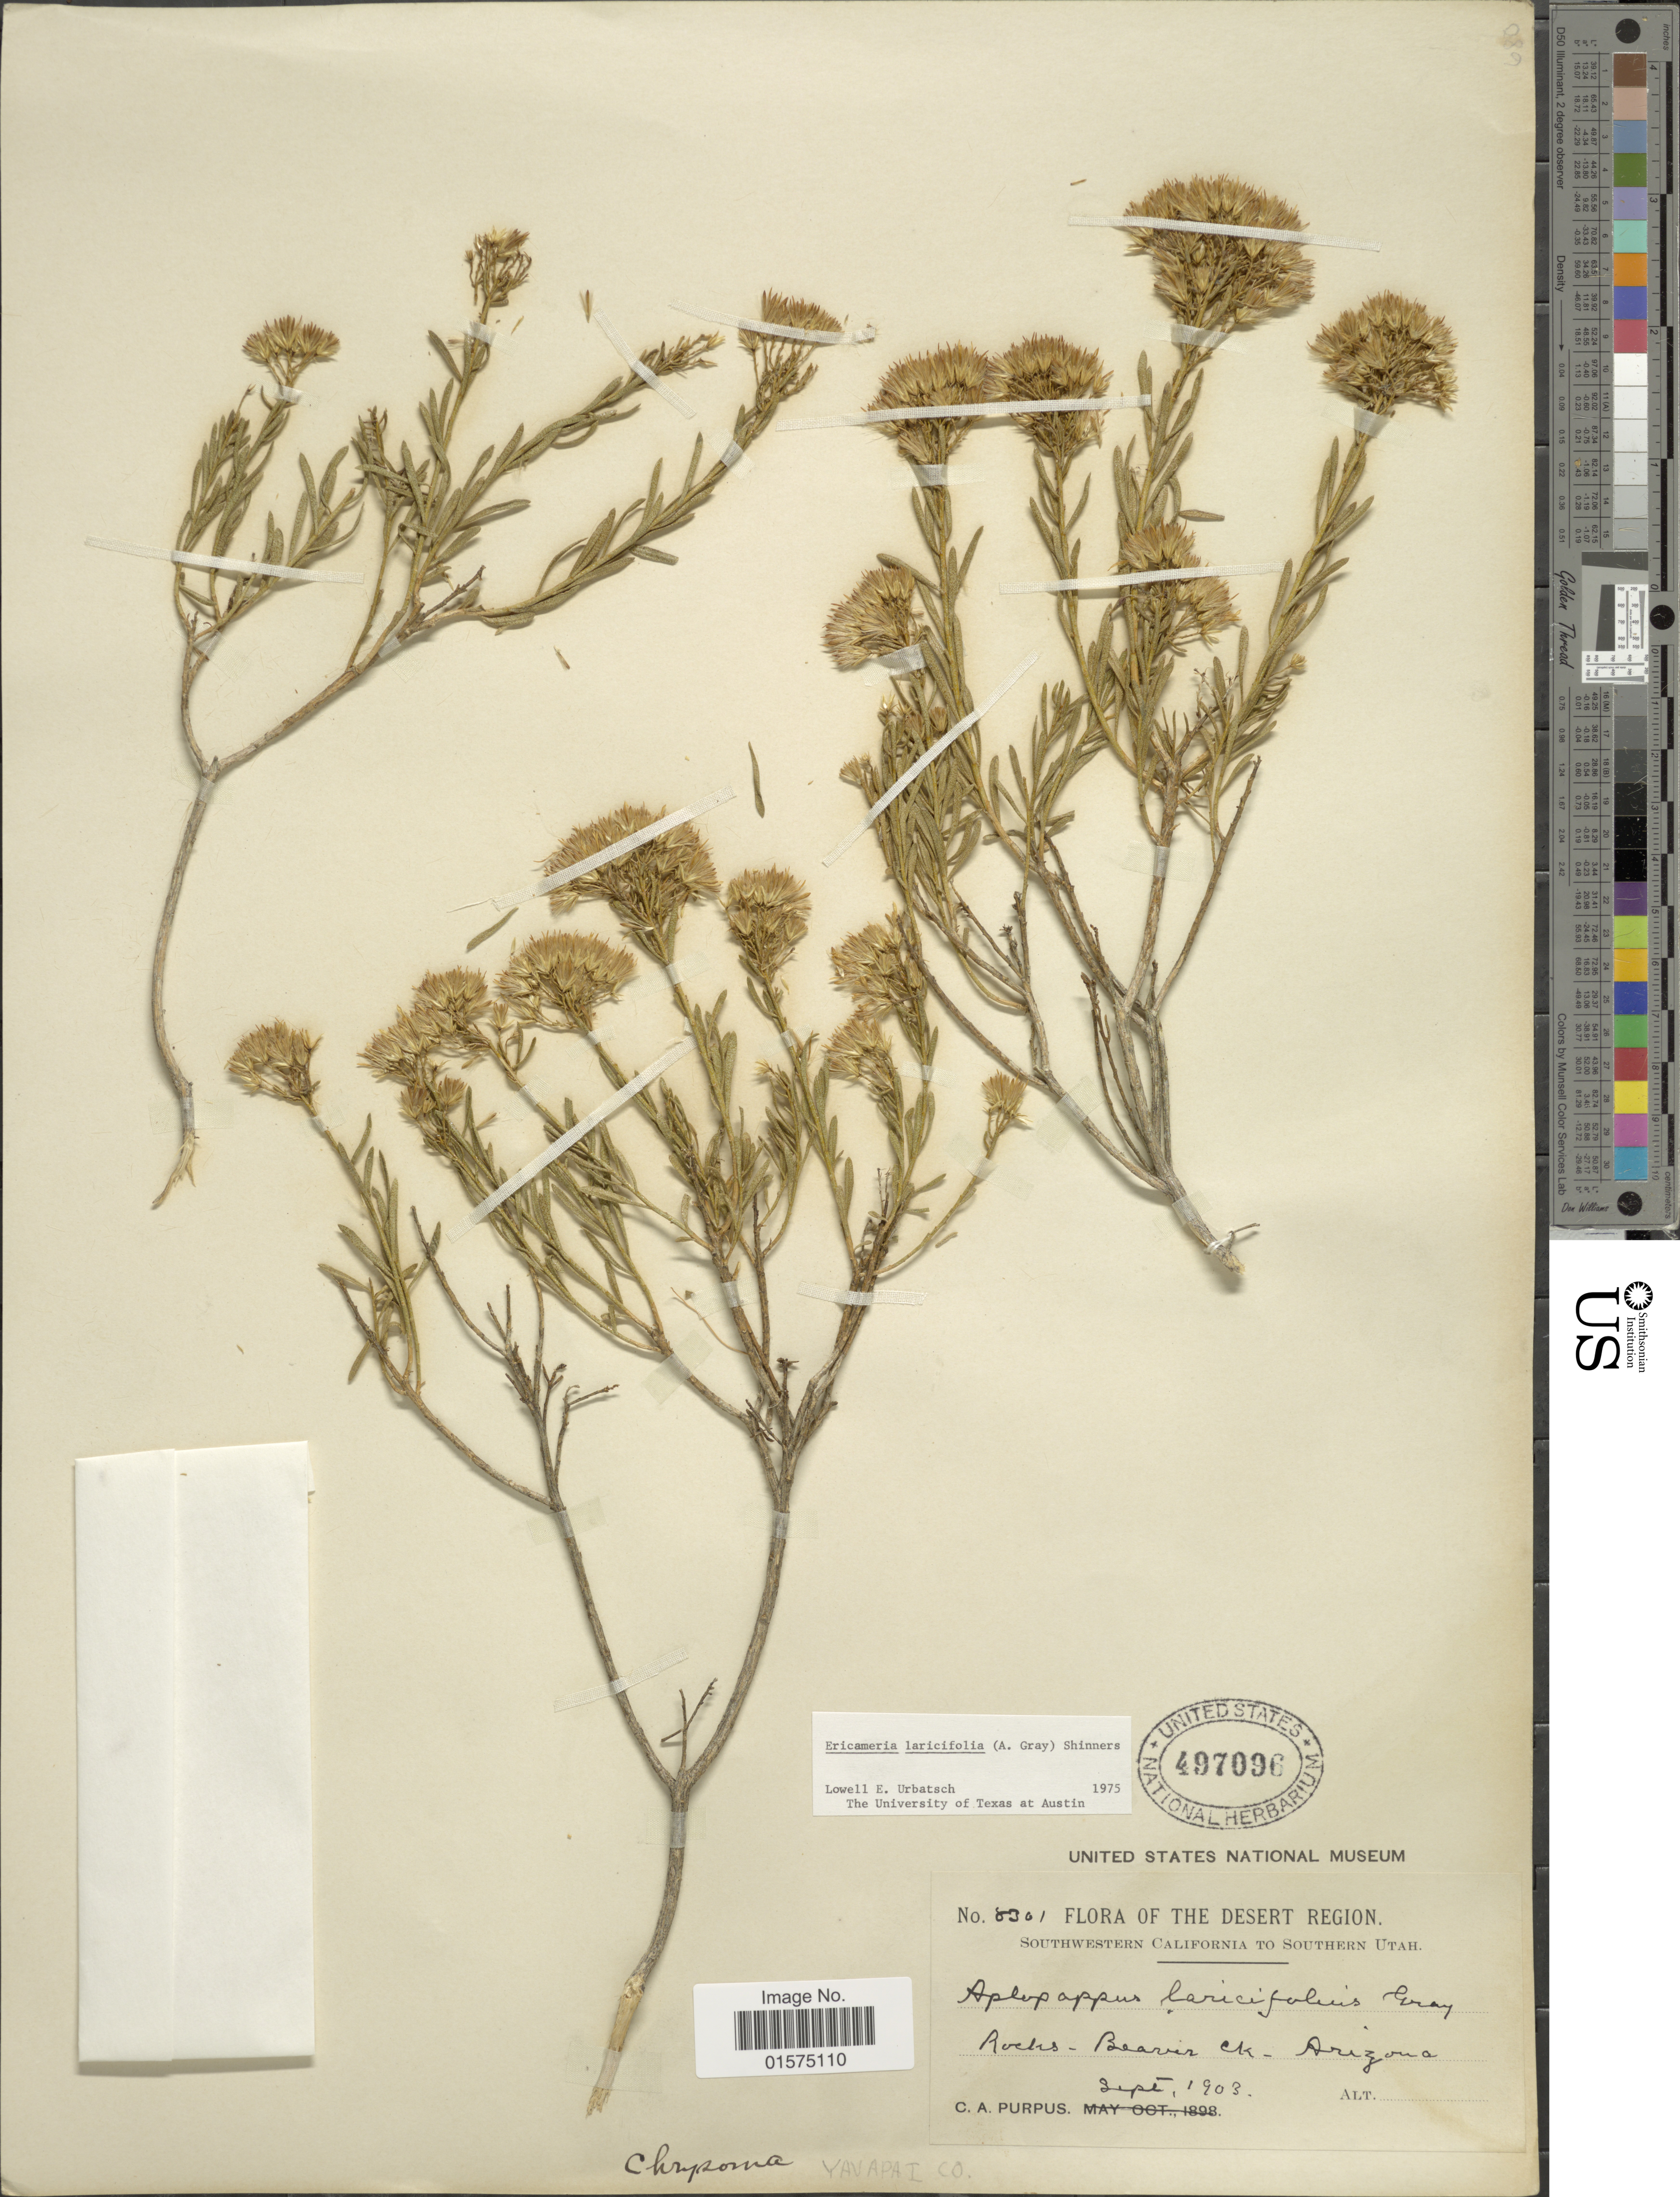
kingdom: Plantae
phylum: Tracheophyta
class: Magnoliopsida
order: Asterales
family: Asteraceae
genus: Ericameria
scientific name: Ericameria laricifolia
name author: (A. Gray) Shinners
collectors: C. A. Purpus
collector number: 8301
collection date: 1903-09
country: United States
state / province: Arizona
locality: Beaver Ck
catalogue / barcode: US 497096